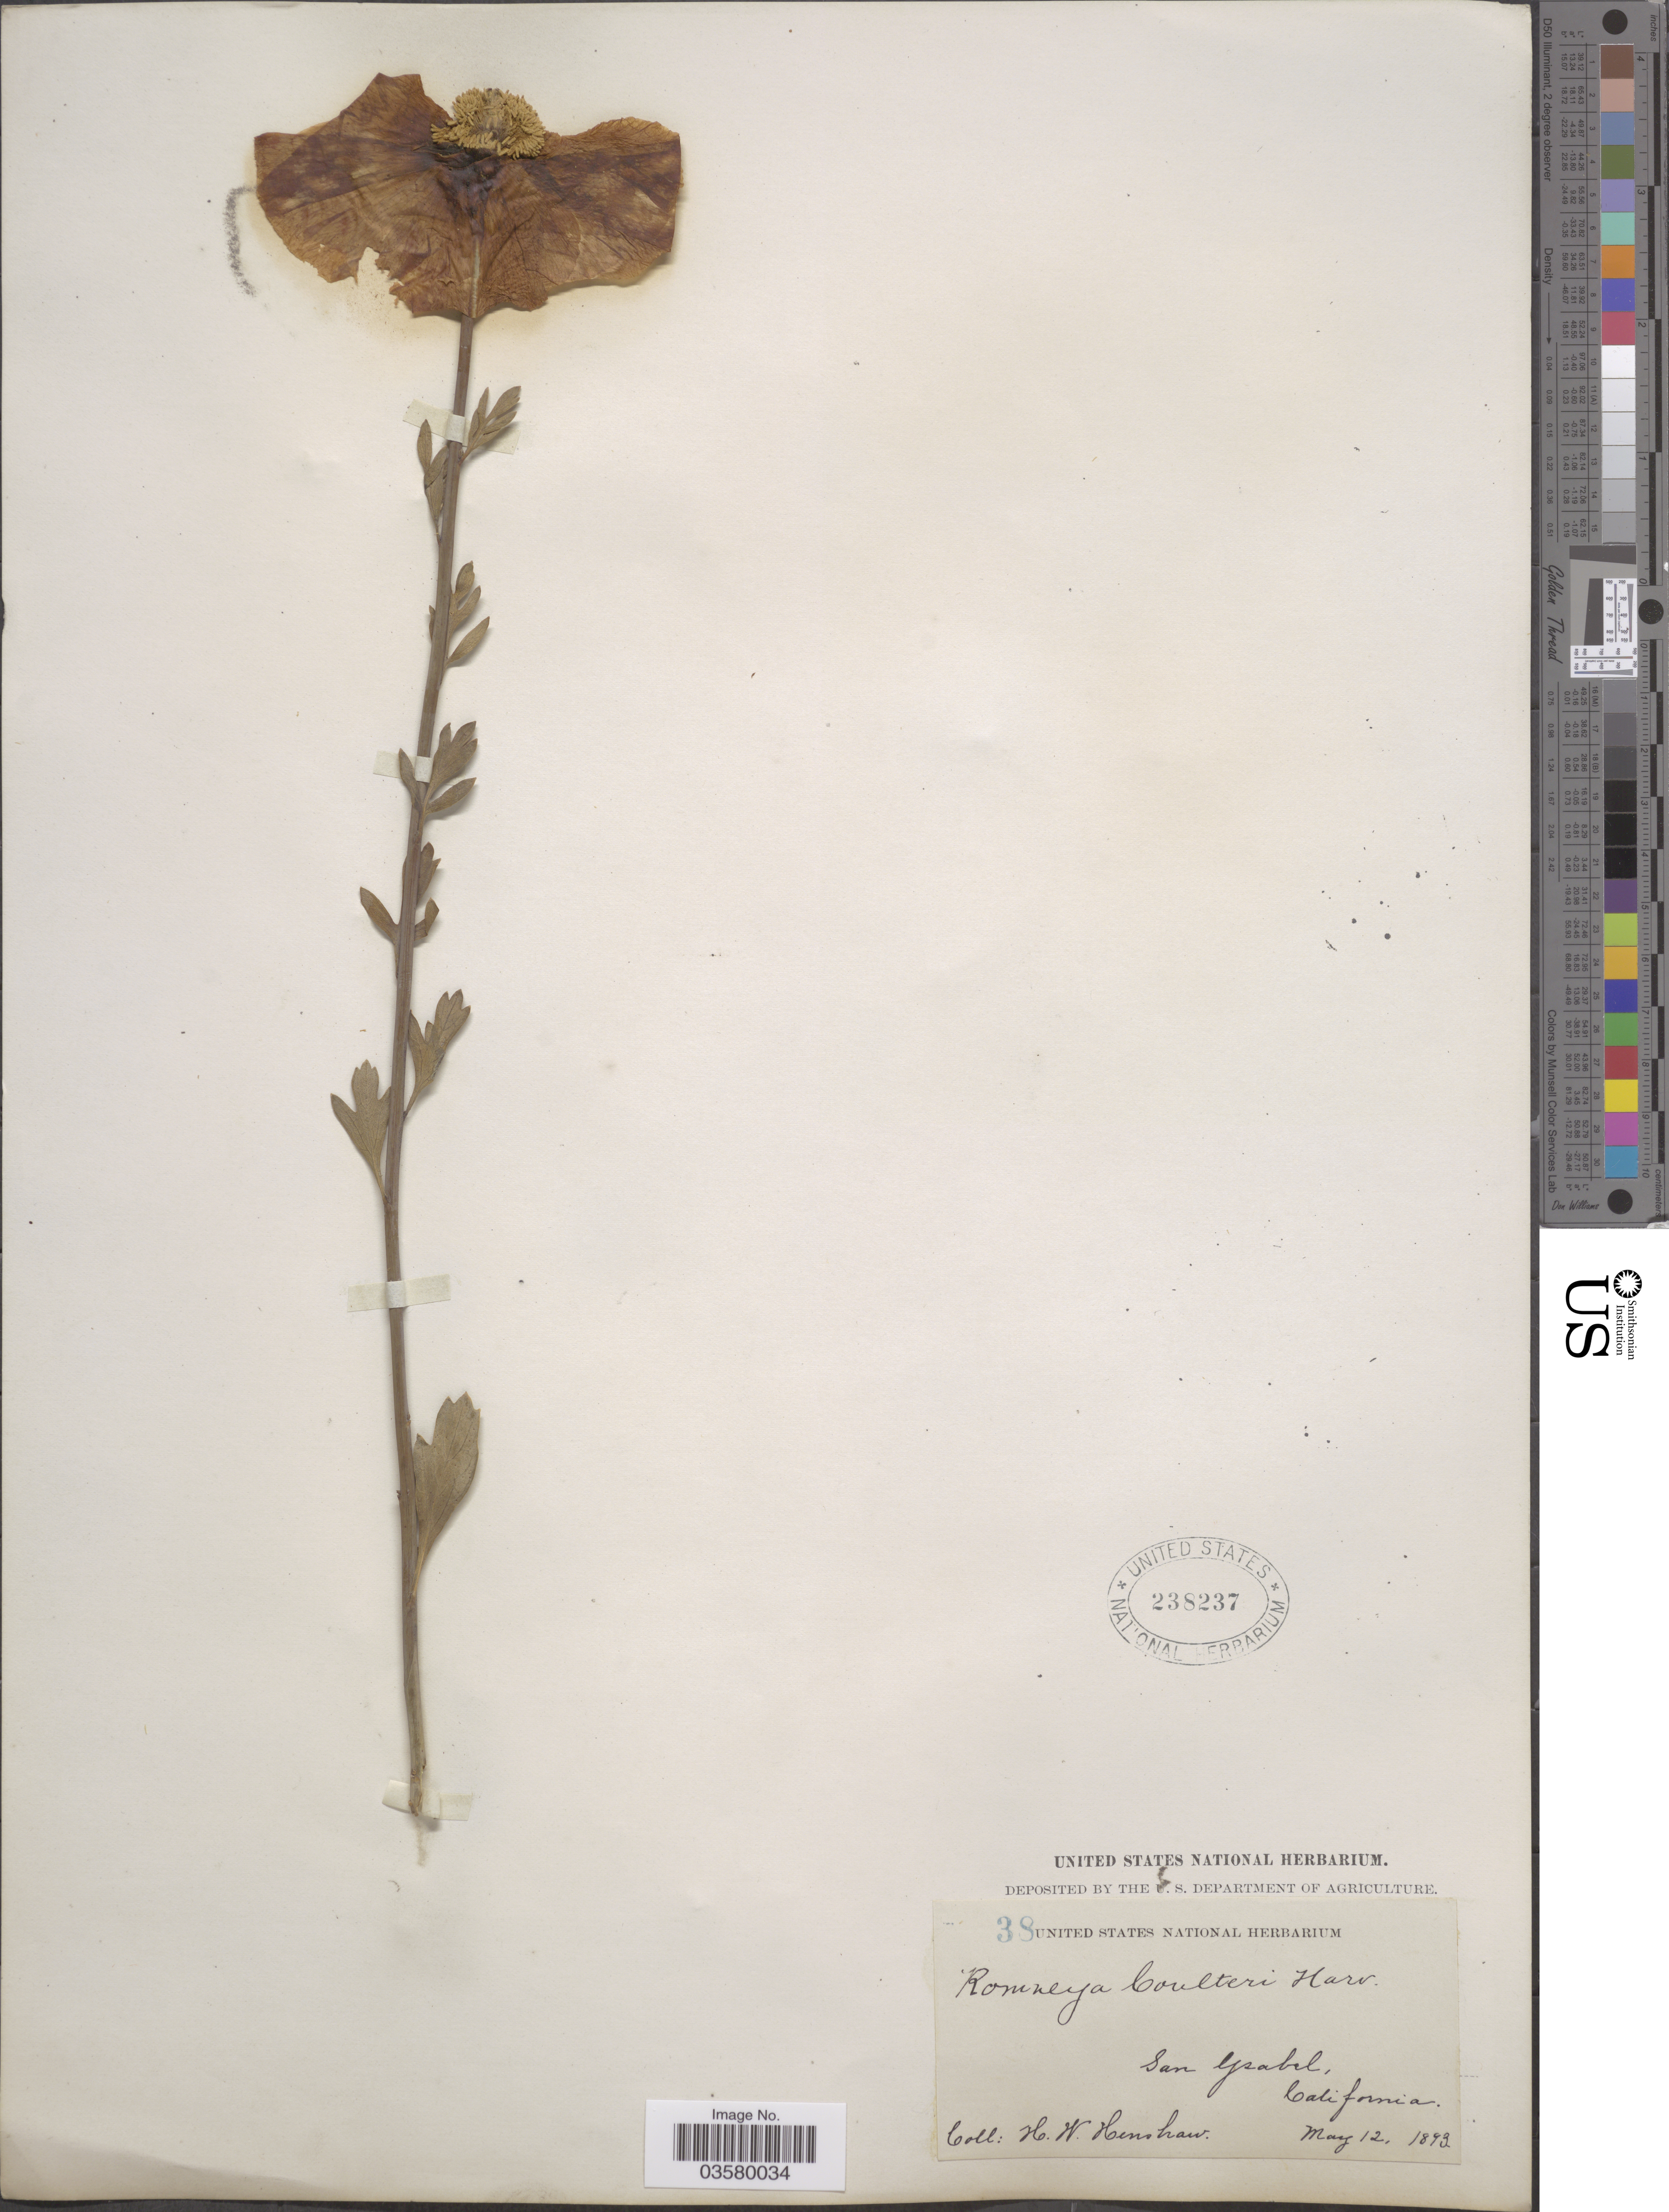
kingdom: Plantae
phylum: Tracheophyta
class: Magnoliopsida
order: Ranunculales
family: Papaveraceae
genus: Romneya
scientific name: Romneya coulteri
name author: Harv.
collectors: H. Henshaw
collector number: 38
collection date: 1893-05-12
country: United States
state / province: California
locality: San Ysabel.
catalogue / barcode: US 238237